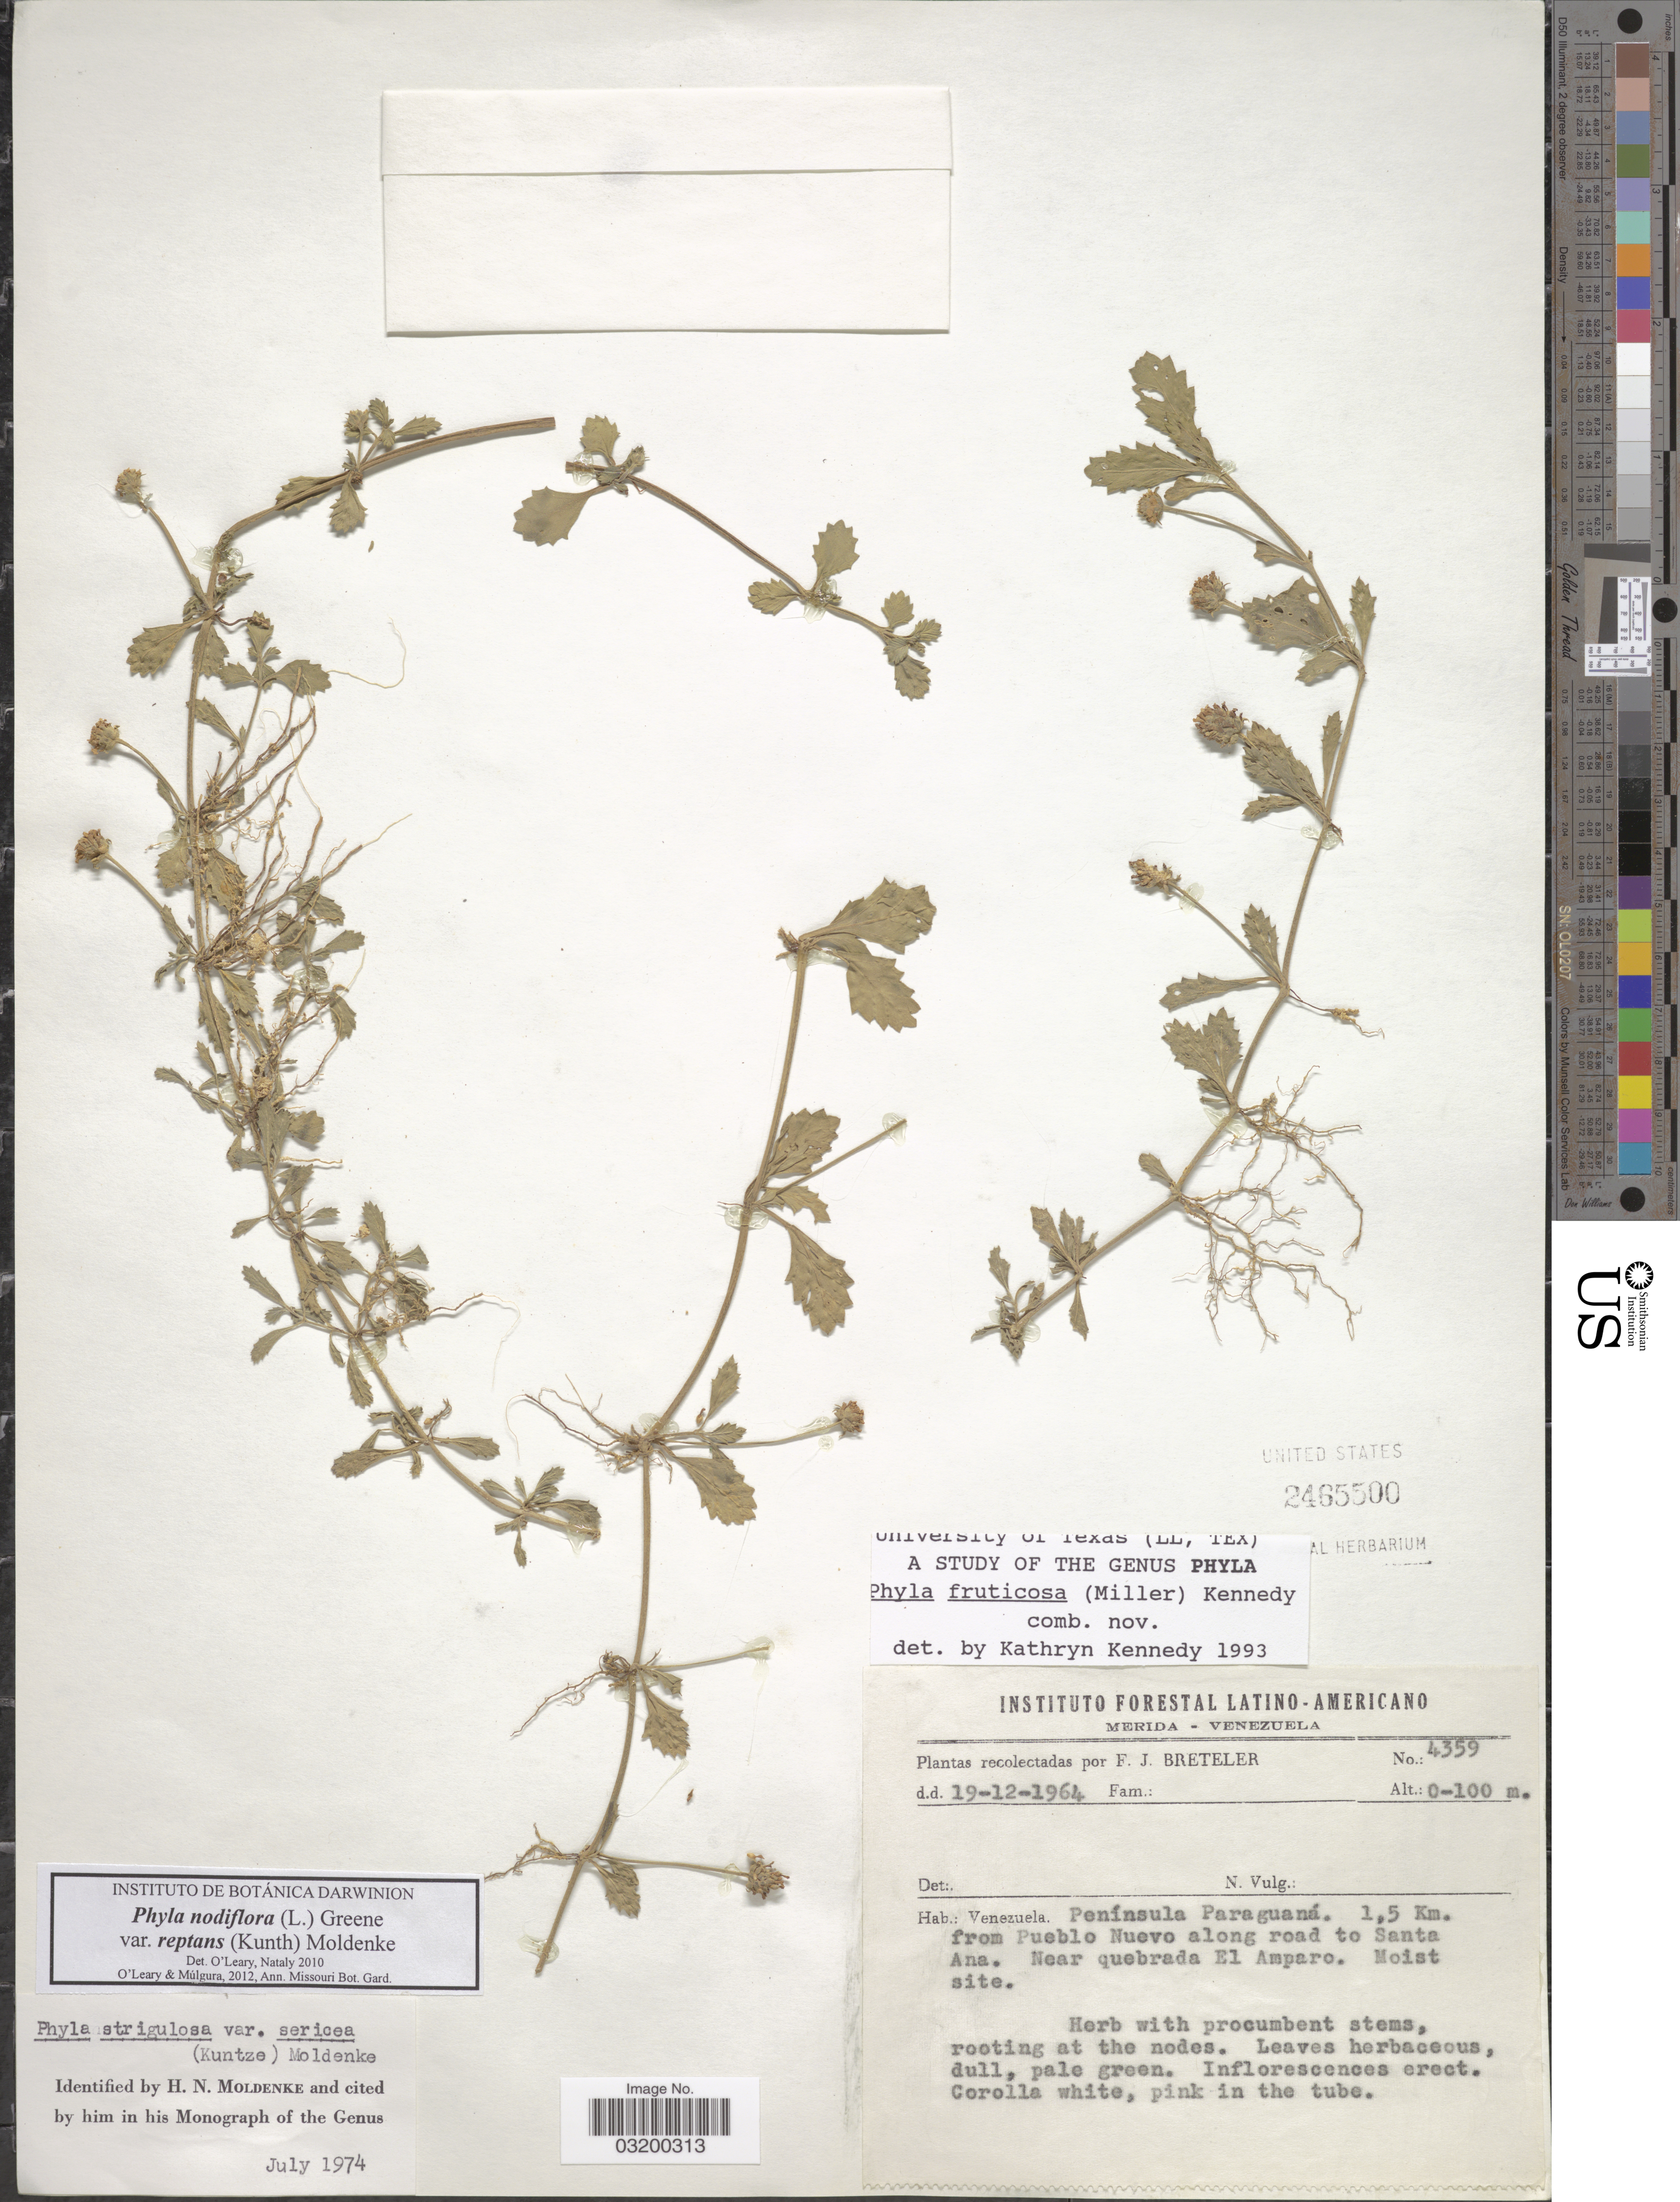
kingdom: Plantae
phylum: Tracheophyta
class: Magnoliopsida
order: Lamiales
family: Verbenaceae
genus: Phyla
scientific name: Phyla nodiflora var. reptans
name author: (Kunth) Moldenke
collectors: F. J. Breteler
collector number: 4359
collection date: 1964-12-19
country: Venezuela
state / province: Mérida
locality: Península Paraguaná. 1,5 Km. from Pueblo Nuevo along road to Santa Ana. Near quebrada El Amparo.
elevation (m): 0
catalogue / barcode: US 2465500